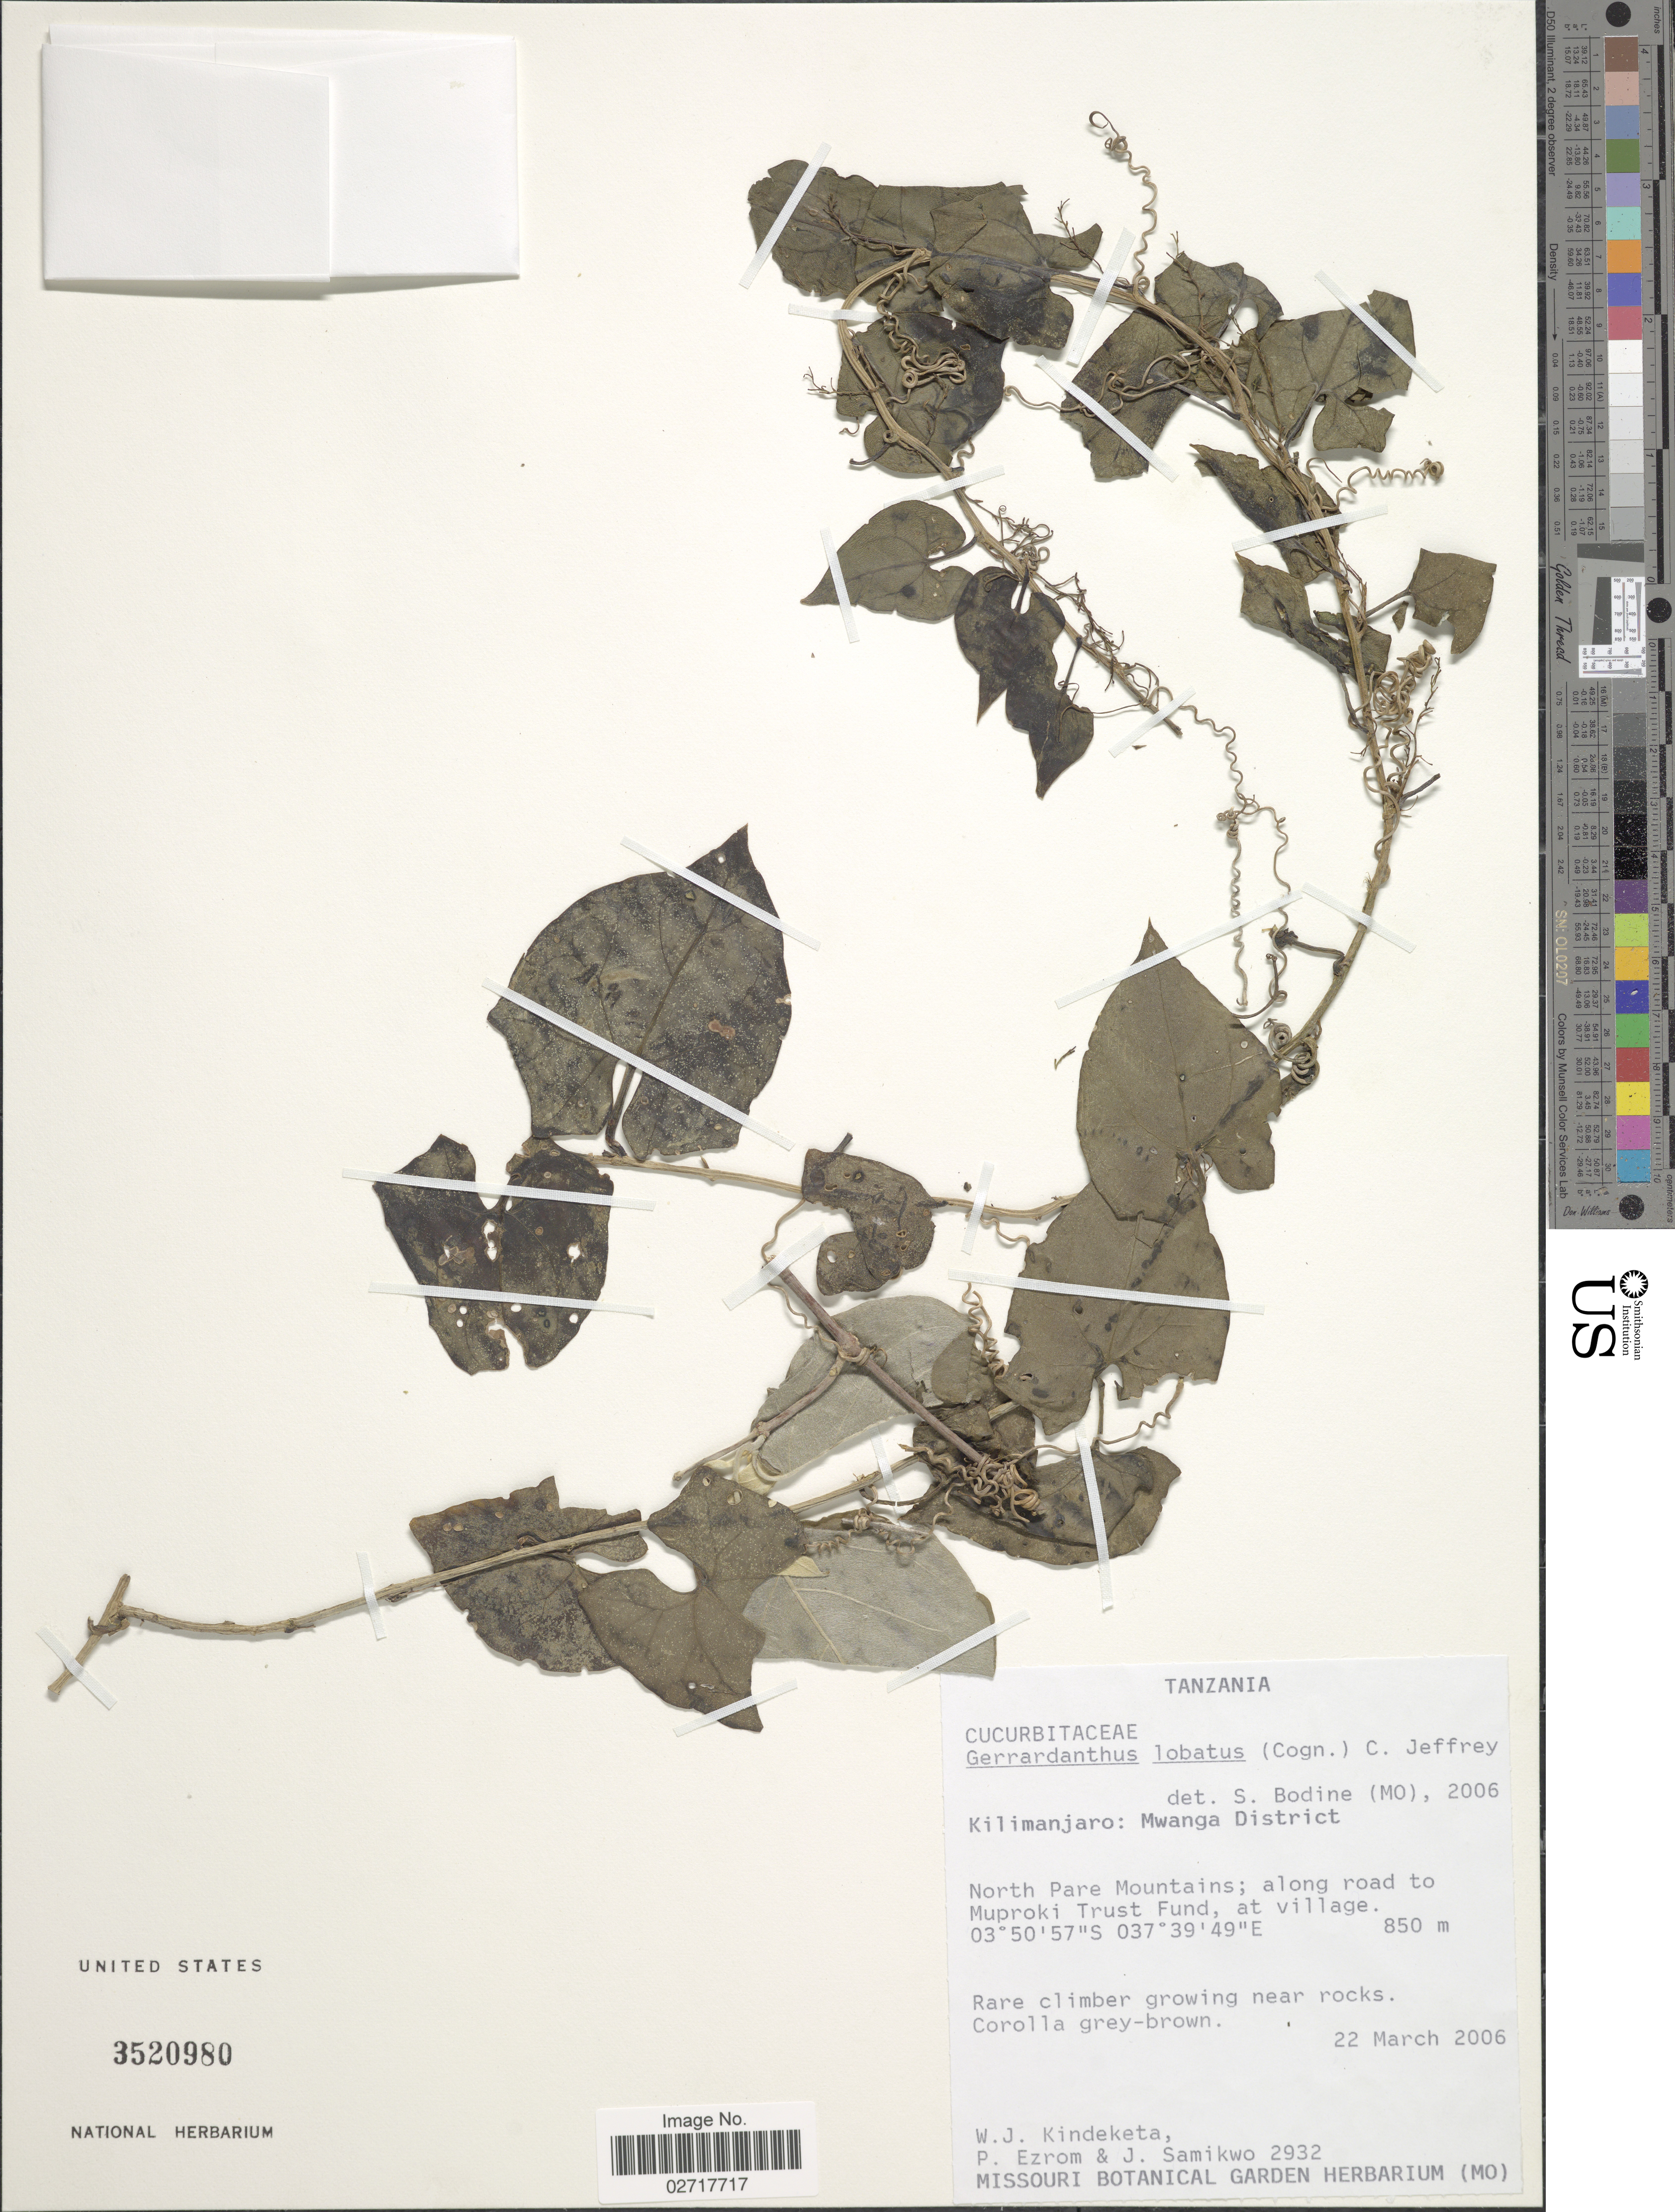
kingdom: Plantae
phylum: Tracheophyta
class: Magnoliopsida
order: Cucurbitales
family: Cucurbitaceae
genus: Gerrardanthus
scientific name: Gerrardanthus lobatus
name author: C. Jeffrey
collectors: W. J. Kindeketa, P. Ezrom & J. Samikwo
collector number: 2932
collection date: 2006-03-22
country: Tanzania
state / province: Kilimanjaro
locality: Mwanga District. North Pare Mountains; along road to Muproki Trust Fund, at village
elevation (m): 850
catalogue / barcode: US 3520980